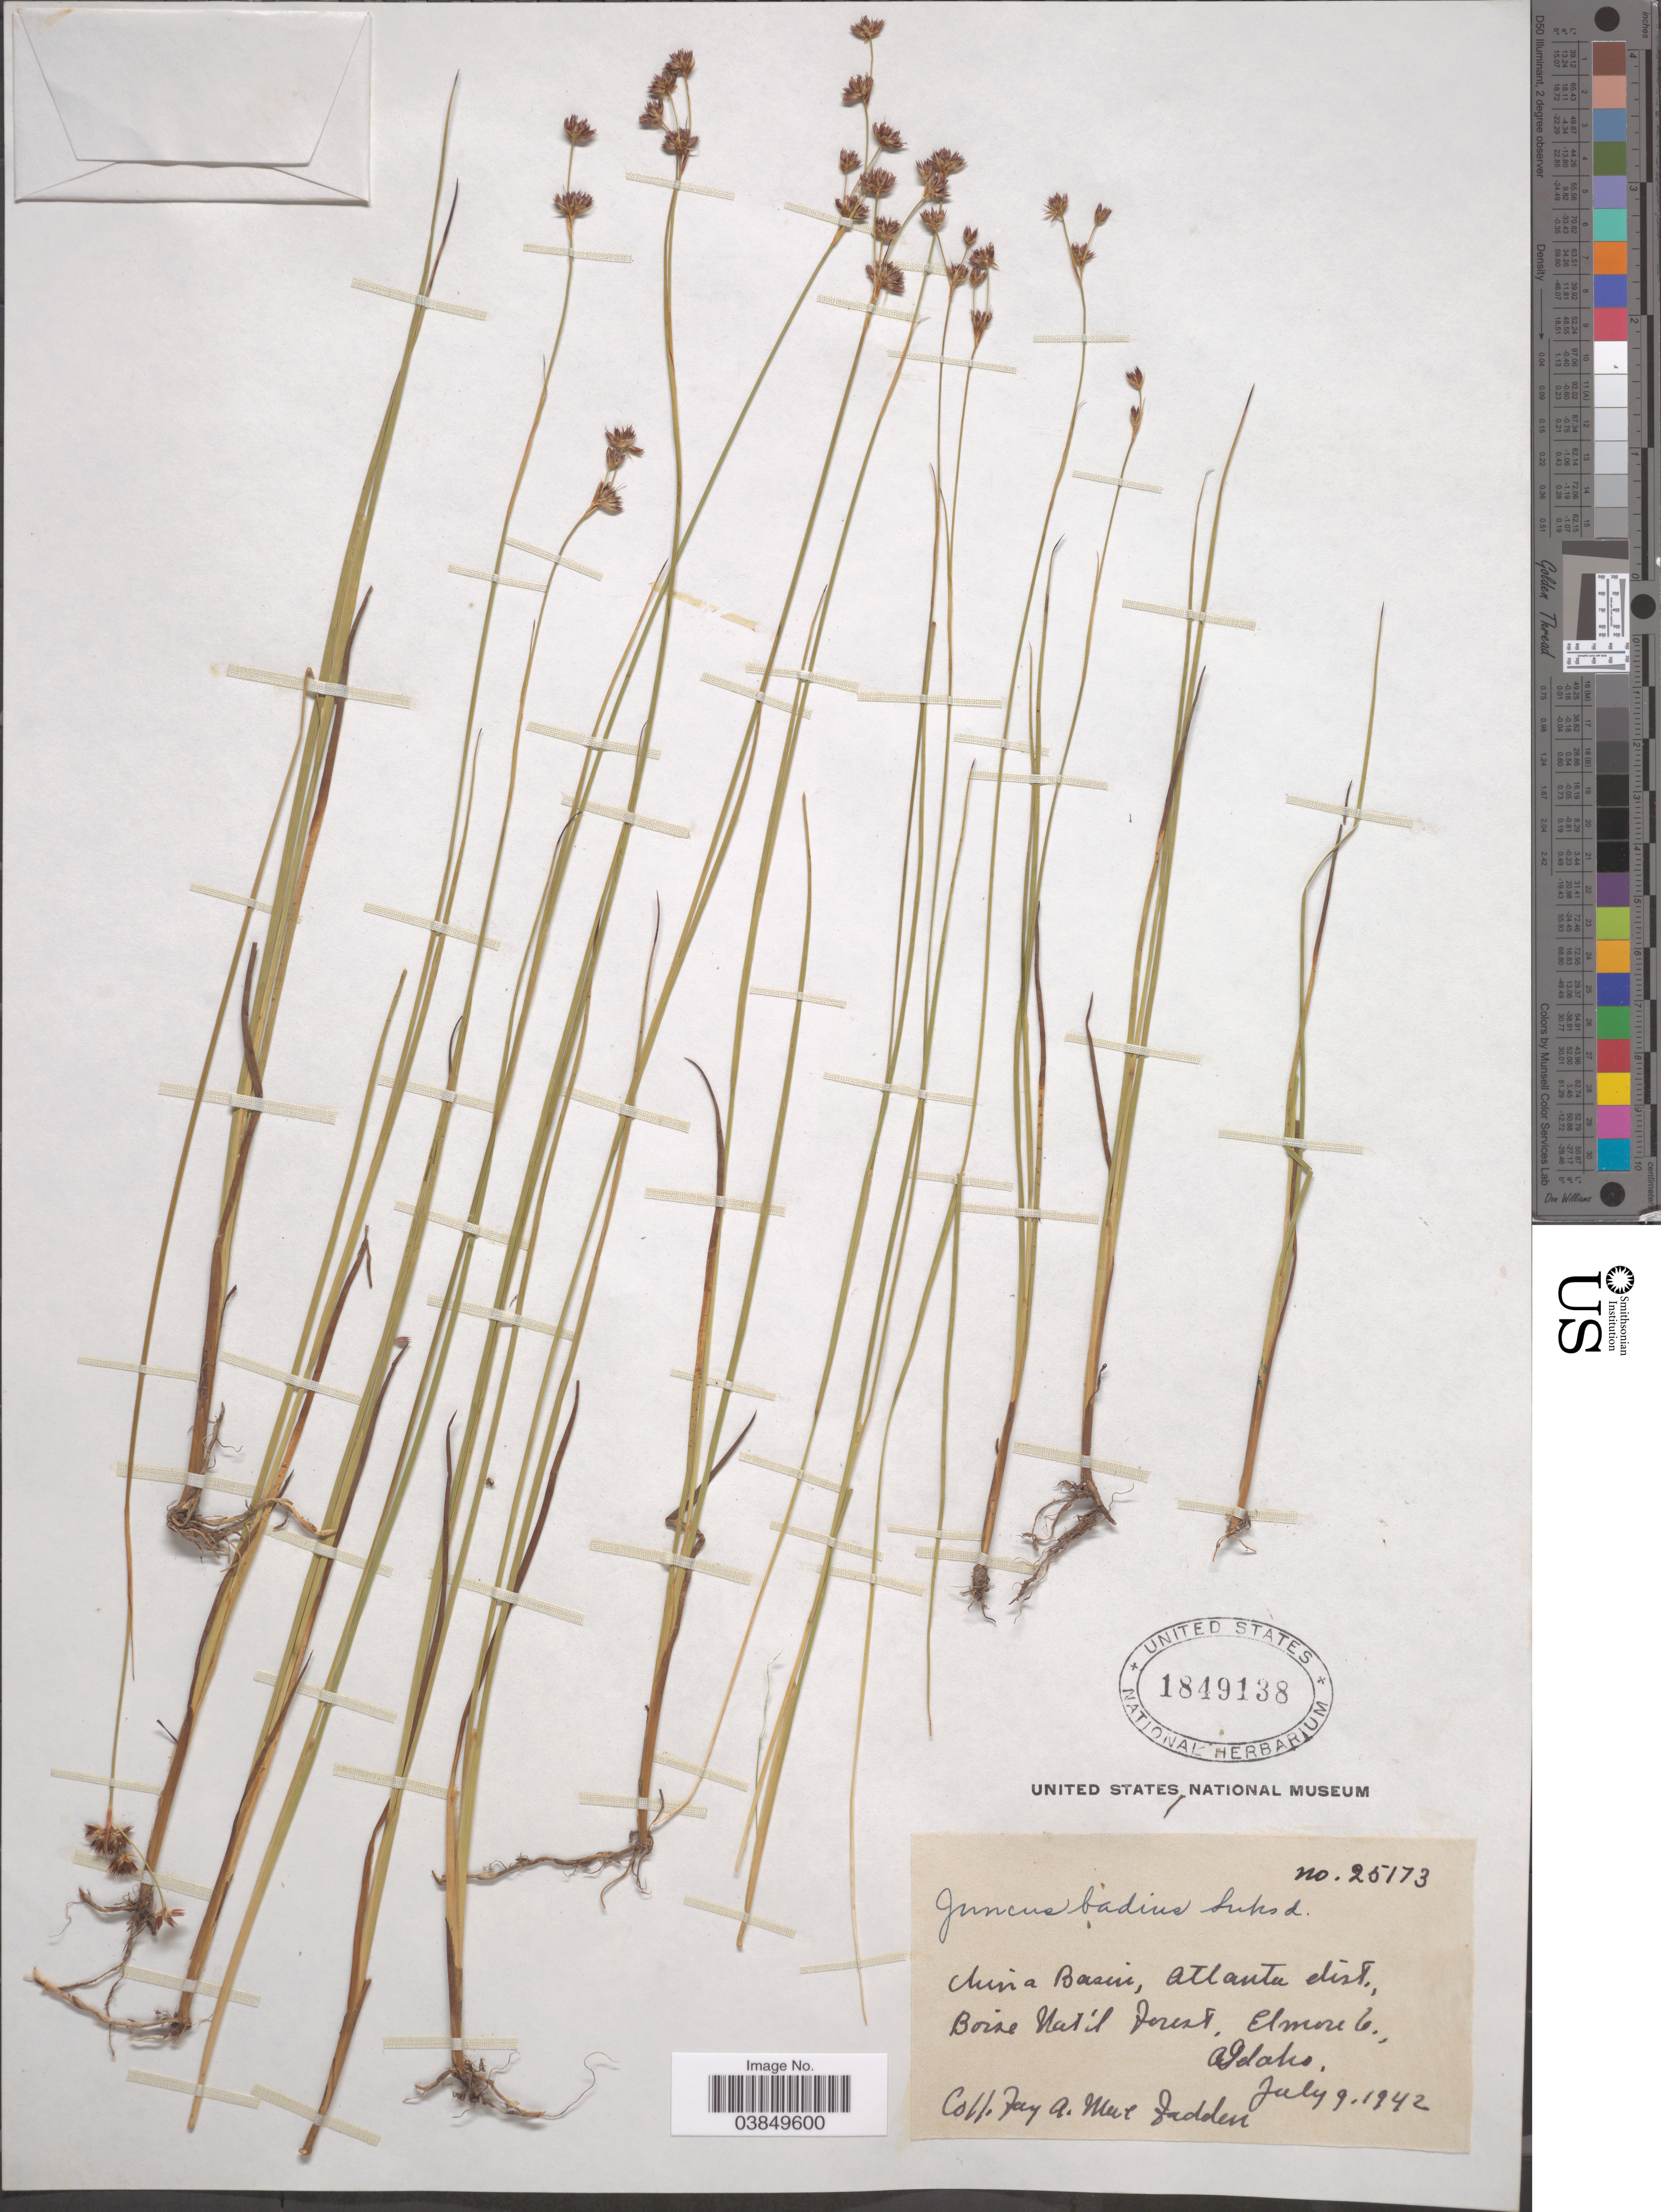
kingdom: Plantae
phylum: Tracheophyta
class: Liliopsida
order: Poales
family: Juncaceae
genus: Juncus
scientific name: Juncus badius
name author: Suksd.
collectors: F. MacFadden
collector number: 25173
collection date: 1942-07-09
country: United States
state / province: Idaho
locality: China Basin, Atlanta dist., Boise Nat'l Forest, Elmore Co.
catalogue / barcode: US 1849138